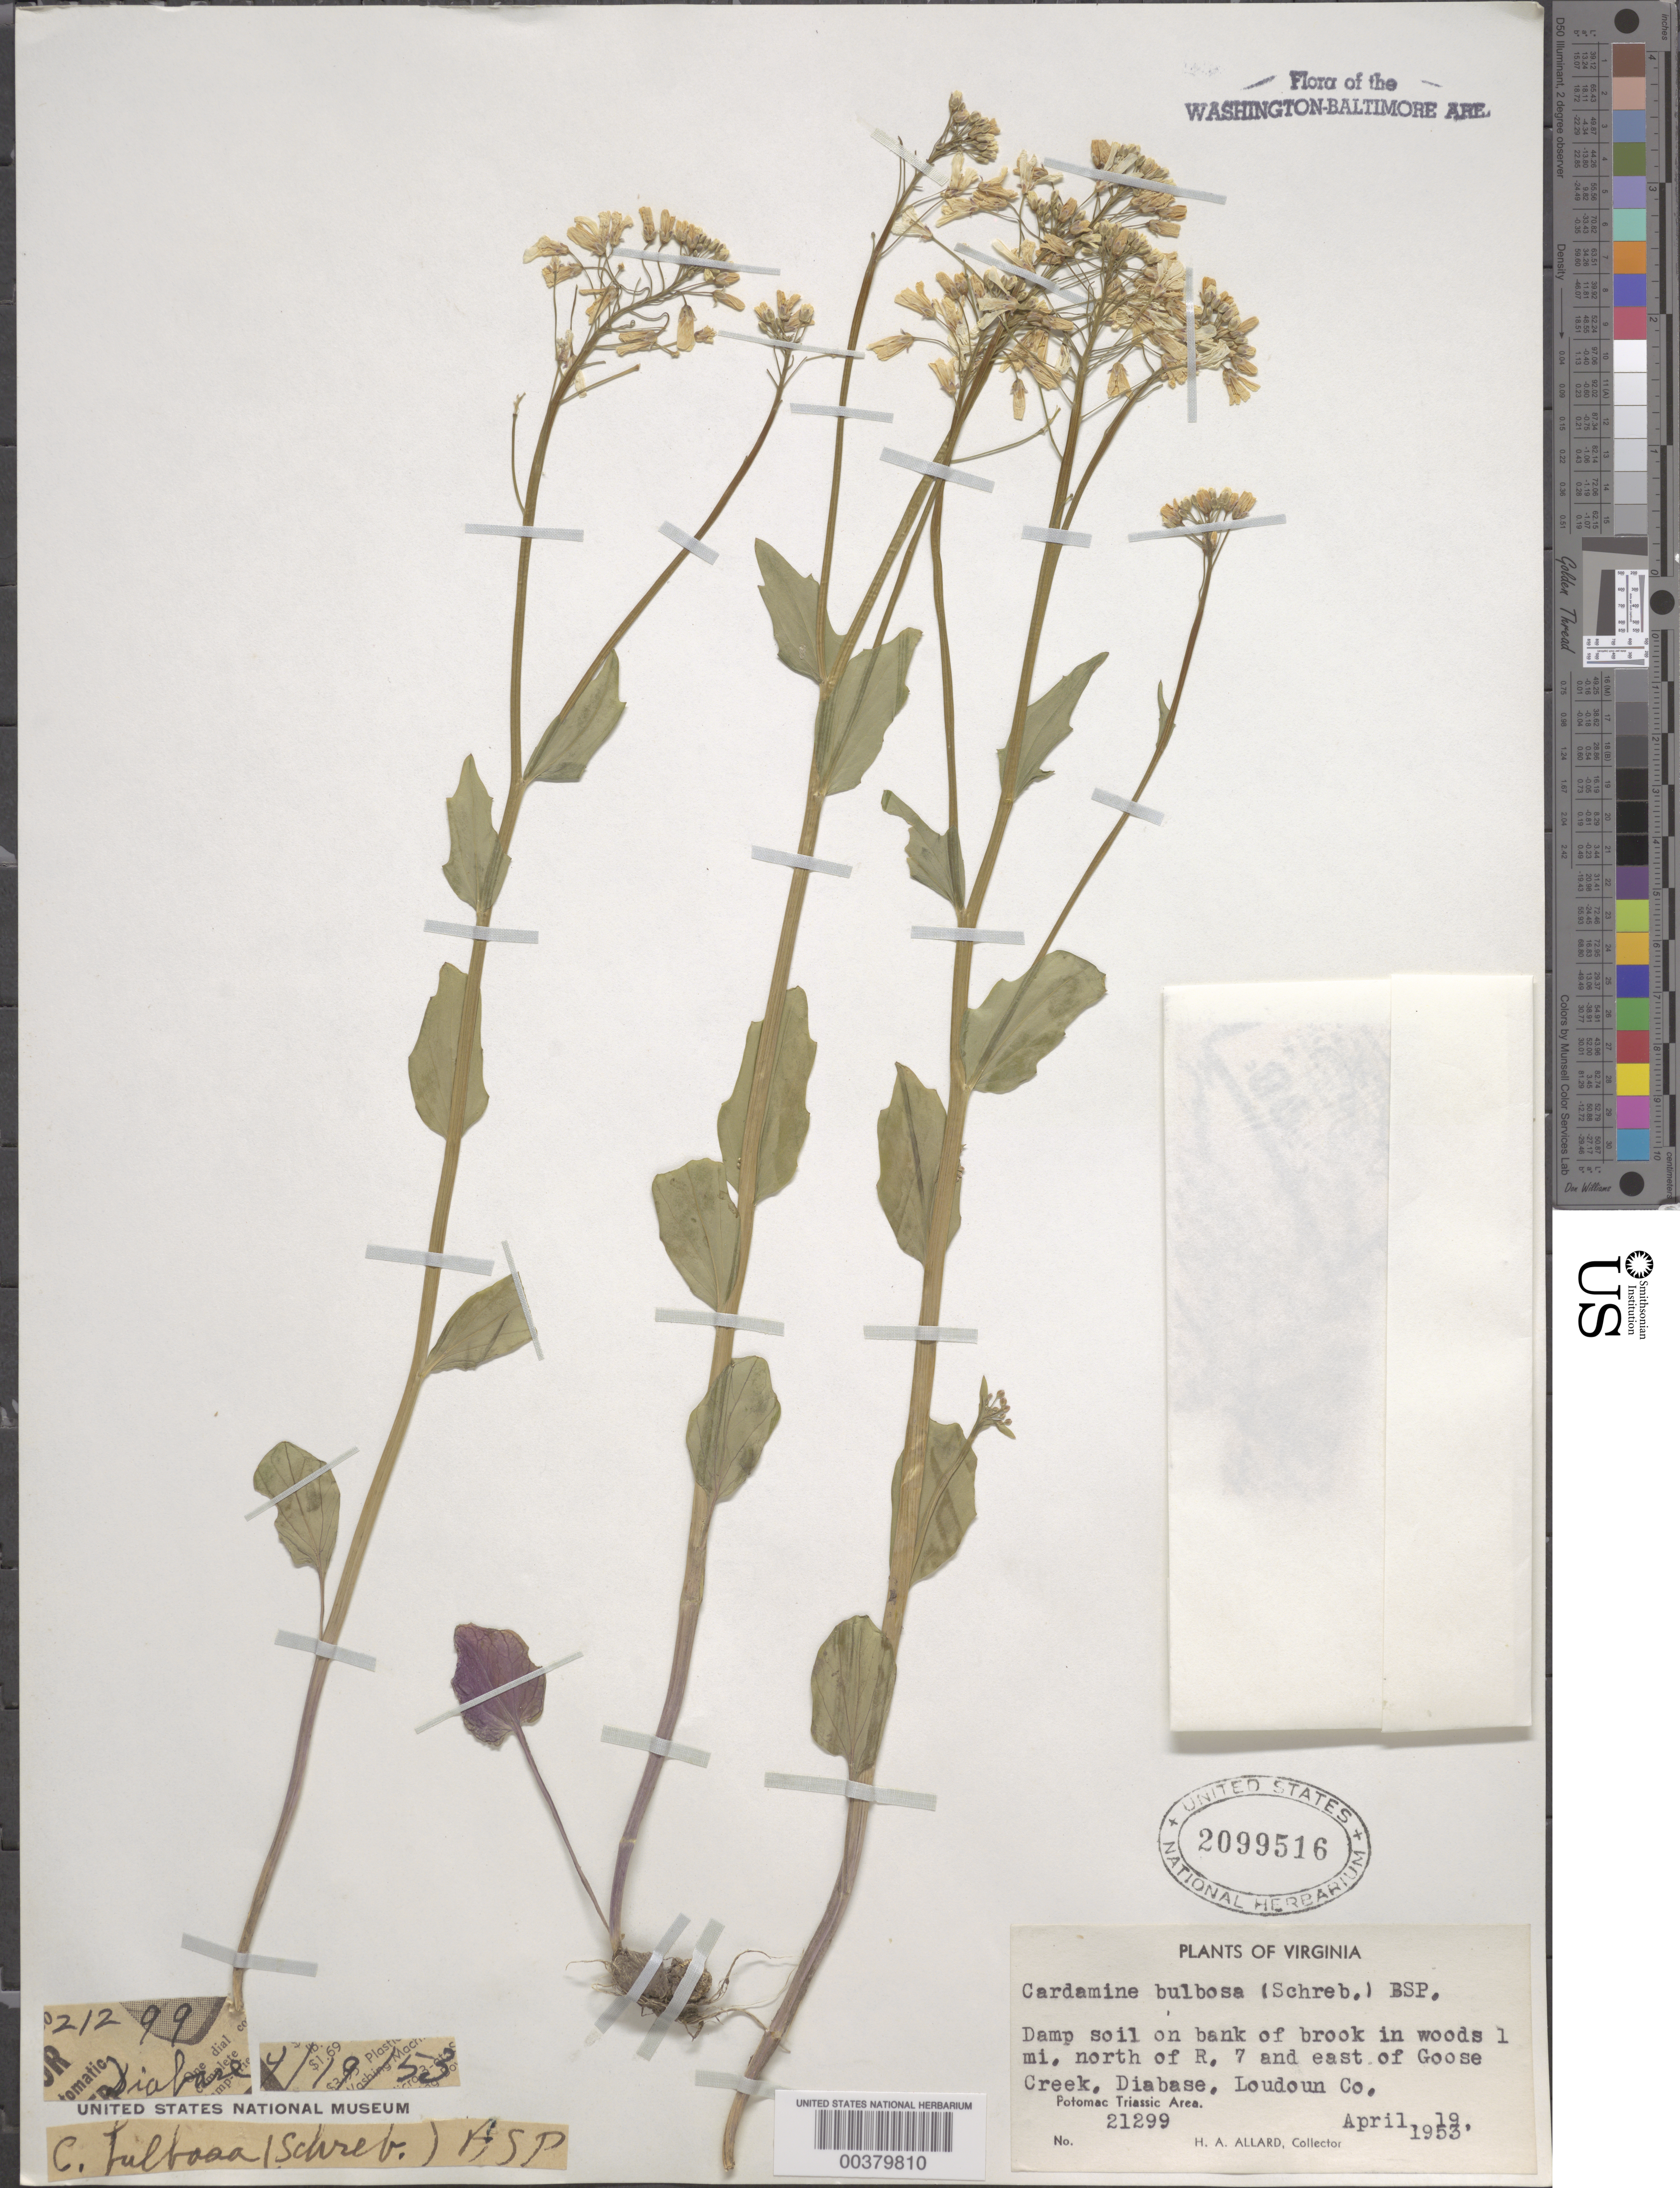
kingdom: Plantae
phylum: Tracheophyta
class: Magnoliopsida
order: Brassicales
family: Brassicaceae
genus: Cardamine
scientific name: Cardamine bulbosa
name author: (Schreb. ex Muhl.) Britton et al.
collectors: H. A. Allard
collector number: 21299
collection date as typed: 19 Apr 1953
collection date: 1953-04-19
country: United States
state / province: Virginia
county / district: Loudoun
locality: North of Route 7 and east of Goose Creek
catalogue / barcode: US 2099516